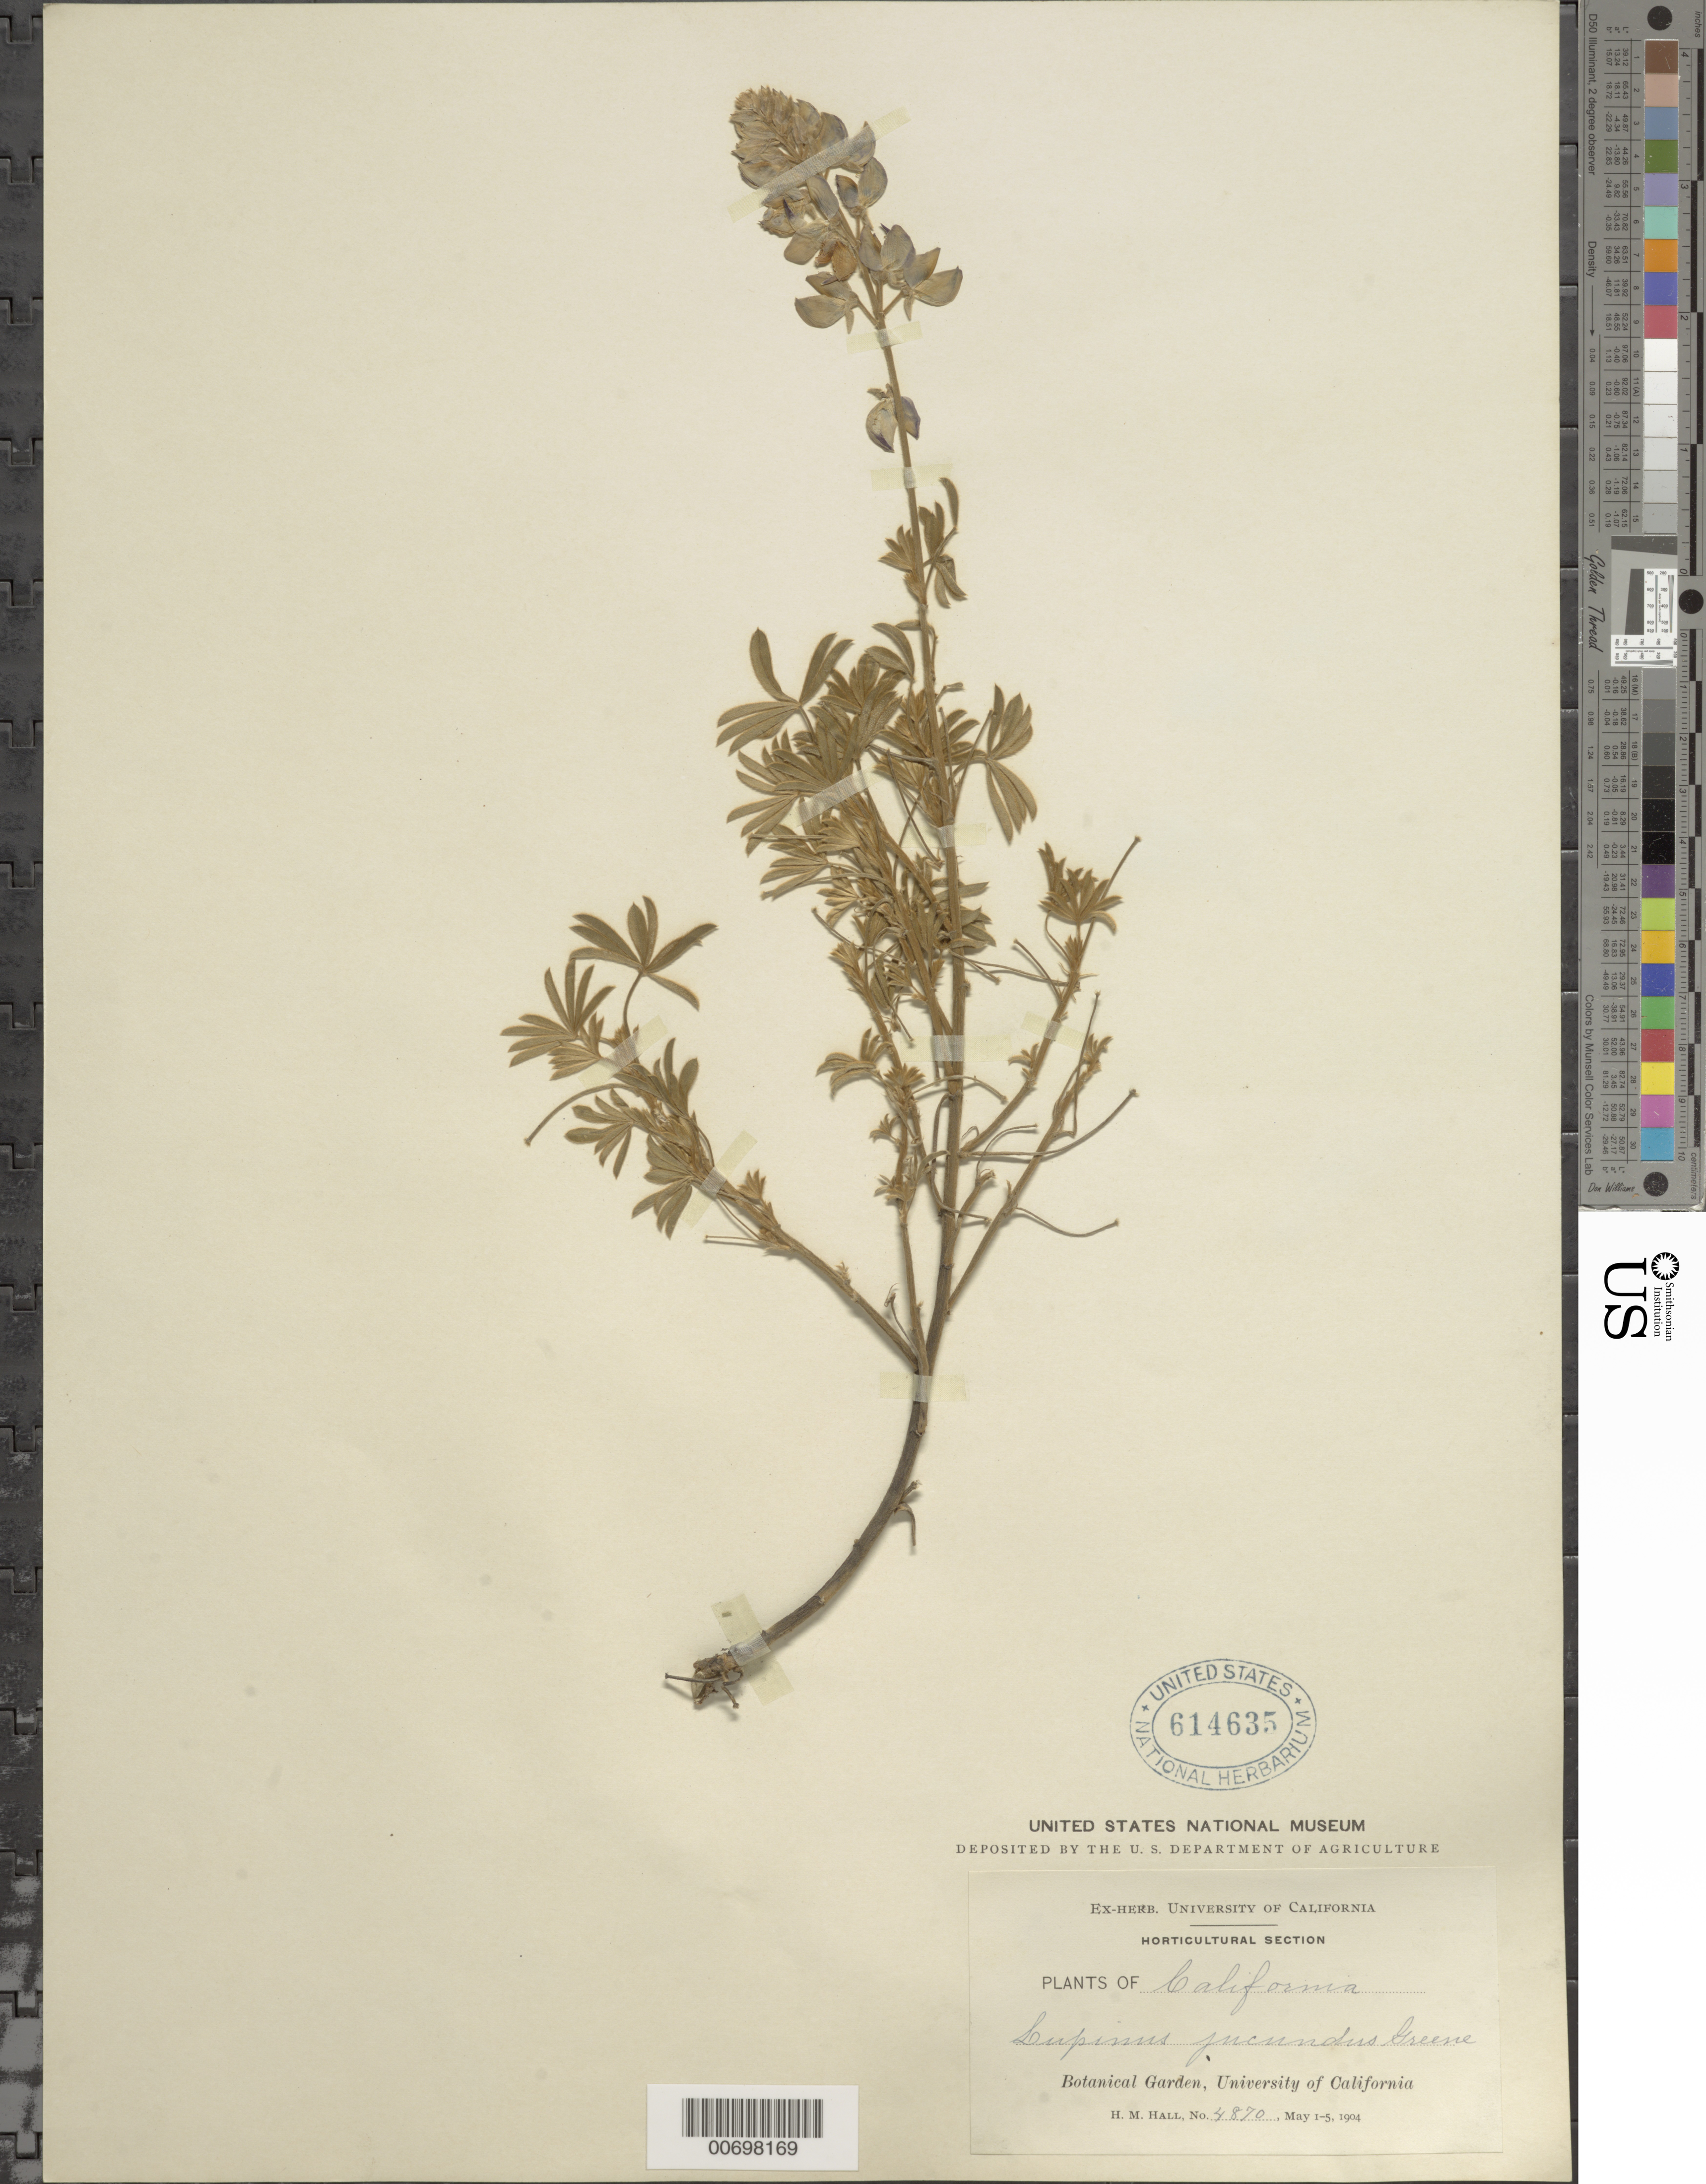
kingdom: Plantae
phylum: Tracheophyta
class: Magnoliopsida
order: Fabales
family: Fabaceae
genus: Lupinus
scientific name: Lupinus albifrons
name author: Benth.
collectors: H. M. Hall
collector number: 4870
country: United States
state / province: California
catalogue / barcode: US 614635